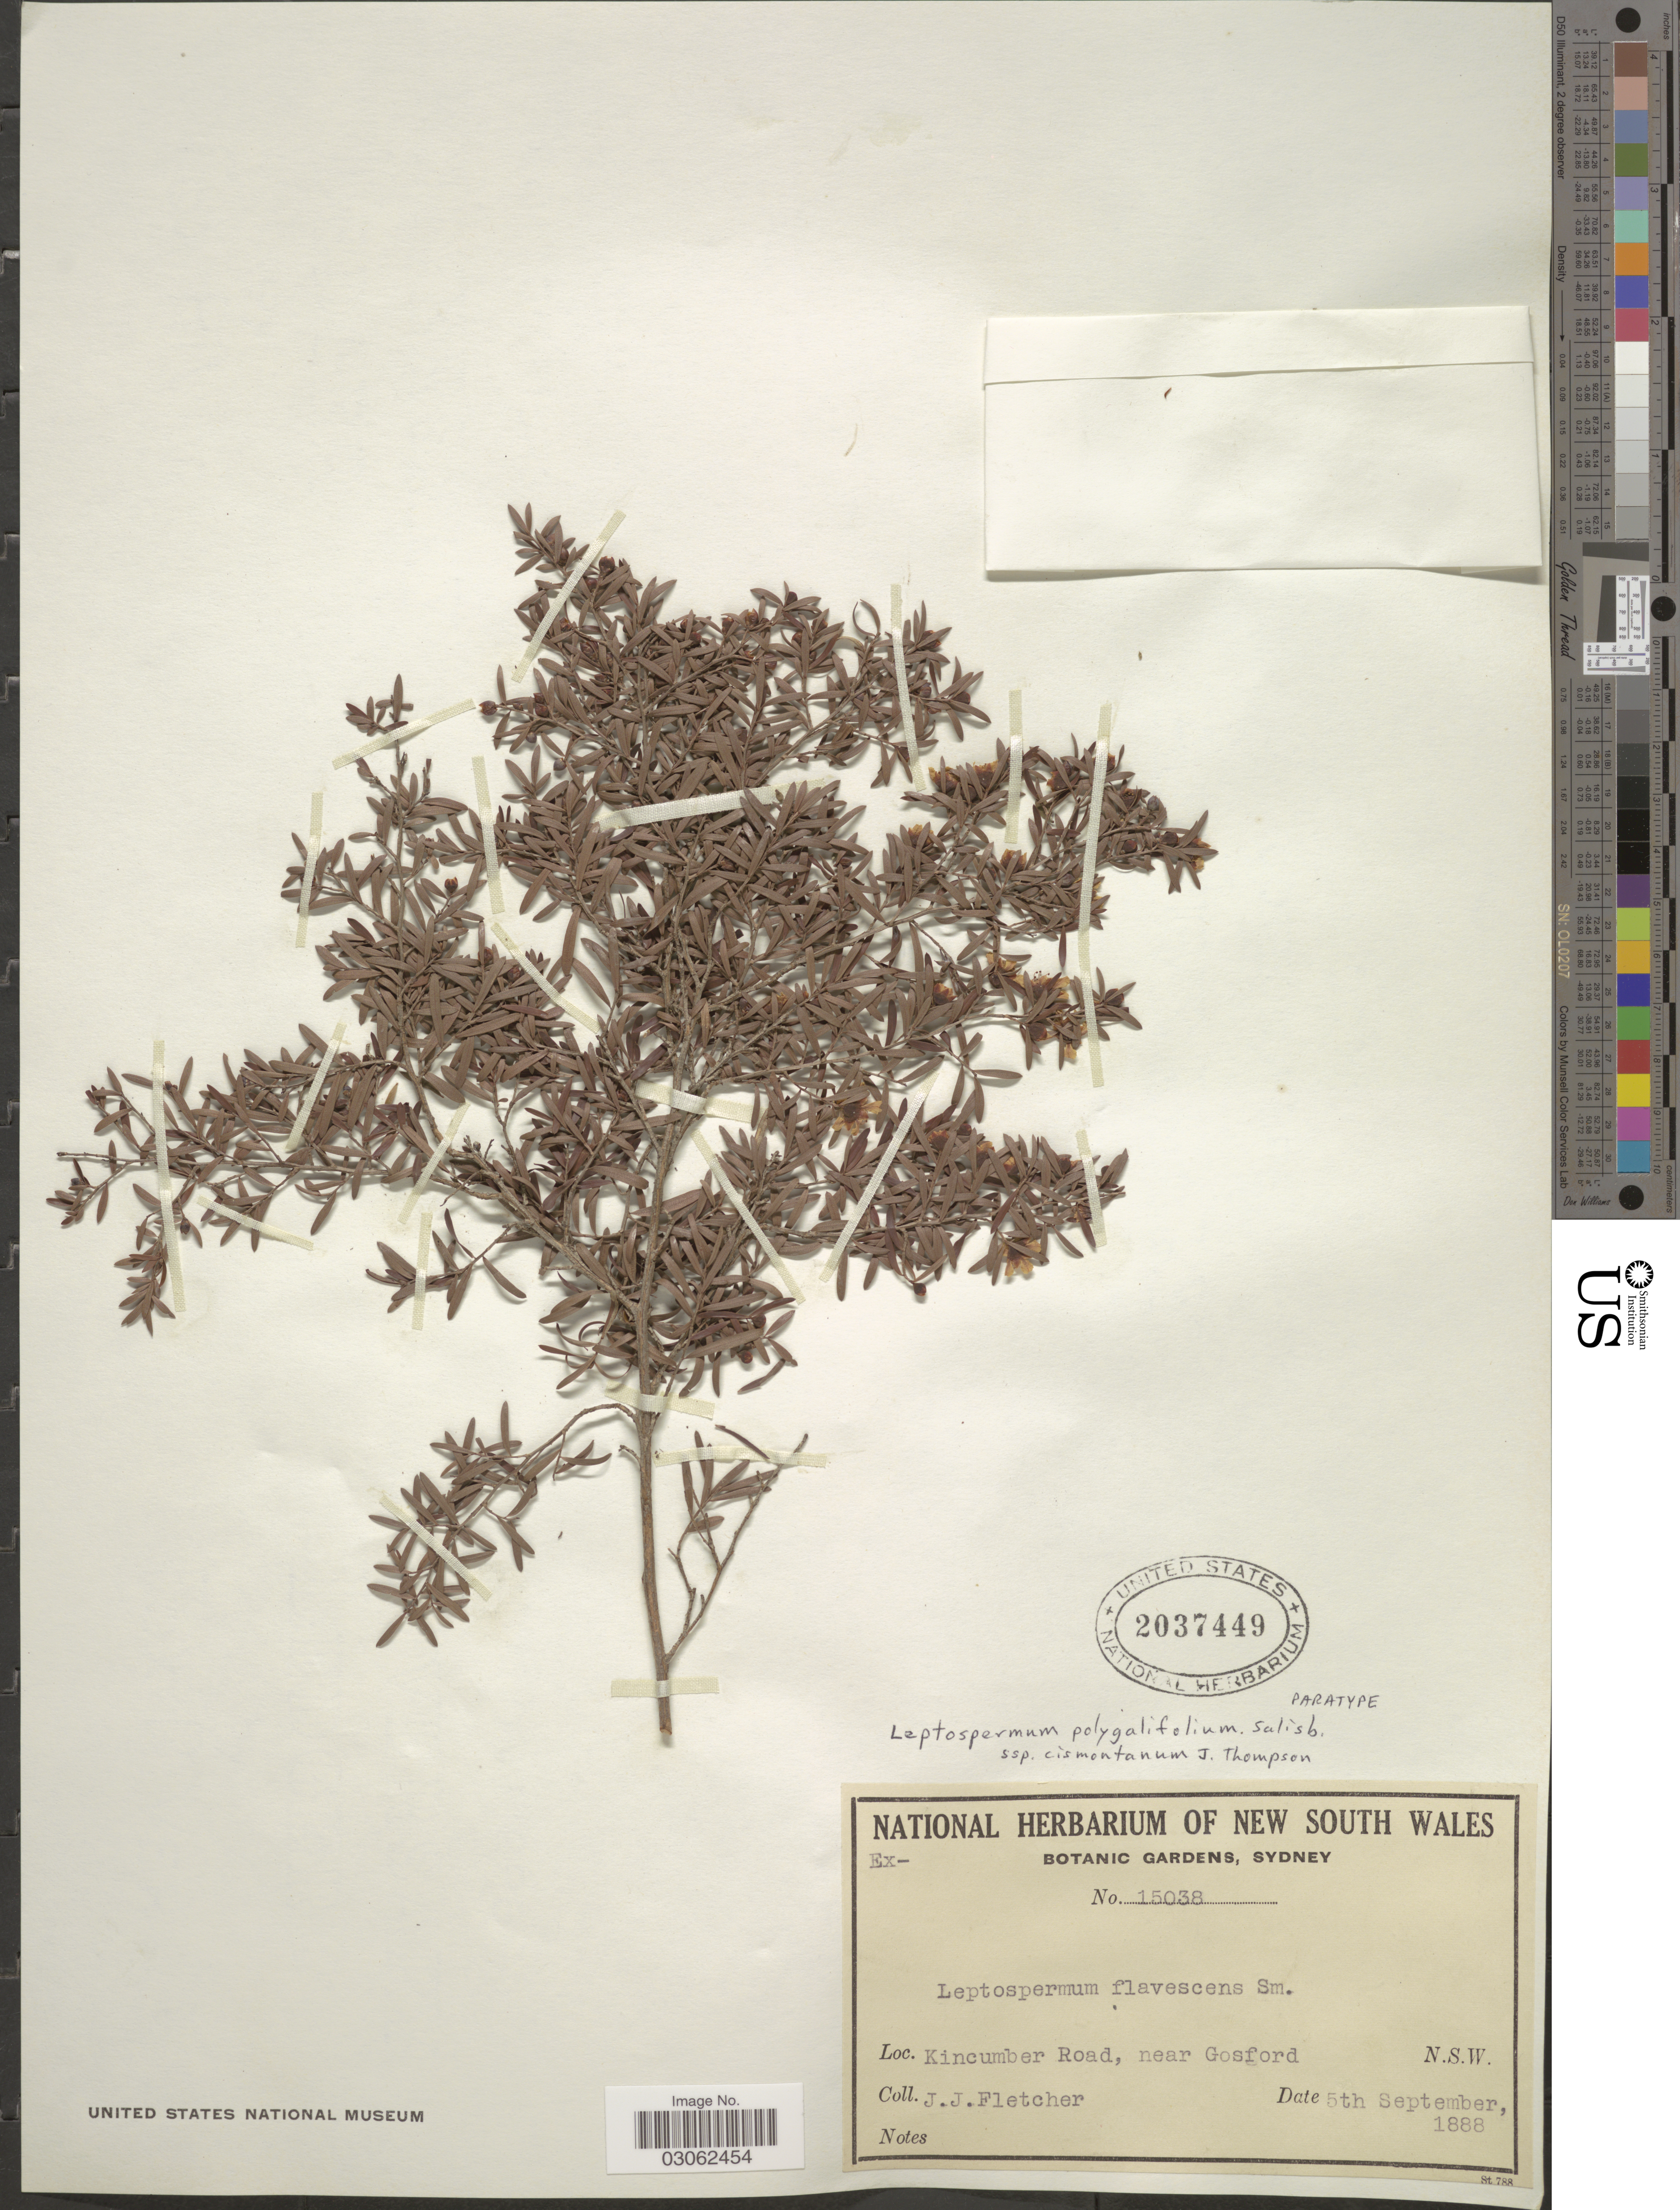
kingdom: Plantae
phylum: Tracheophyta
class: Magnoliopsida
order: Myrtales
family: Myrtaceae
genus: Leptospermum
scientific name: Leptospermum polygalifolium subsp. cismontanum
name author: Joy Thomps.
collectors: J. Fletcher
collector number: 15038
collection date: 1888-09-05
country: Australia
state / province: New South Wales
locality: Kincumber Road, near Gosford N.S.W.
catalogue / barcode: US 2037449